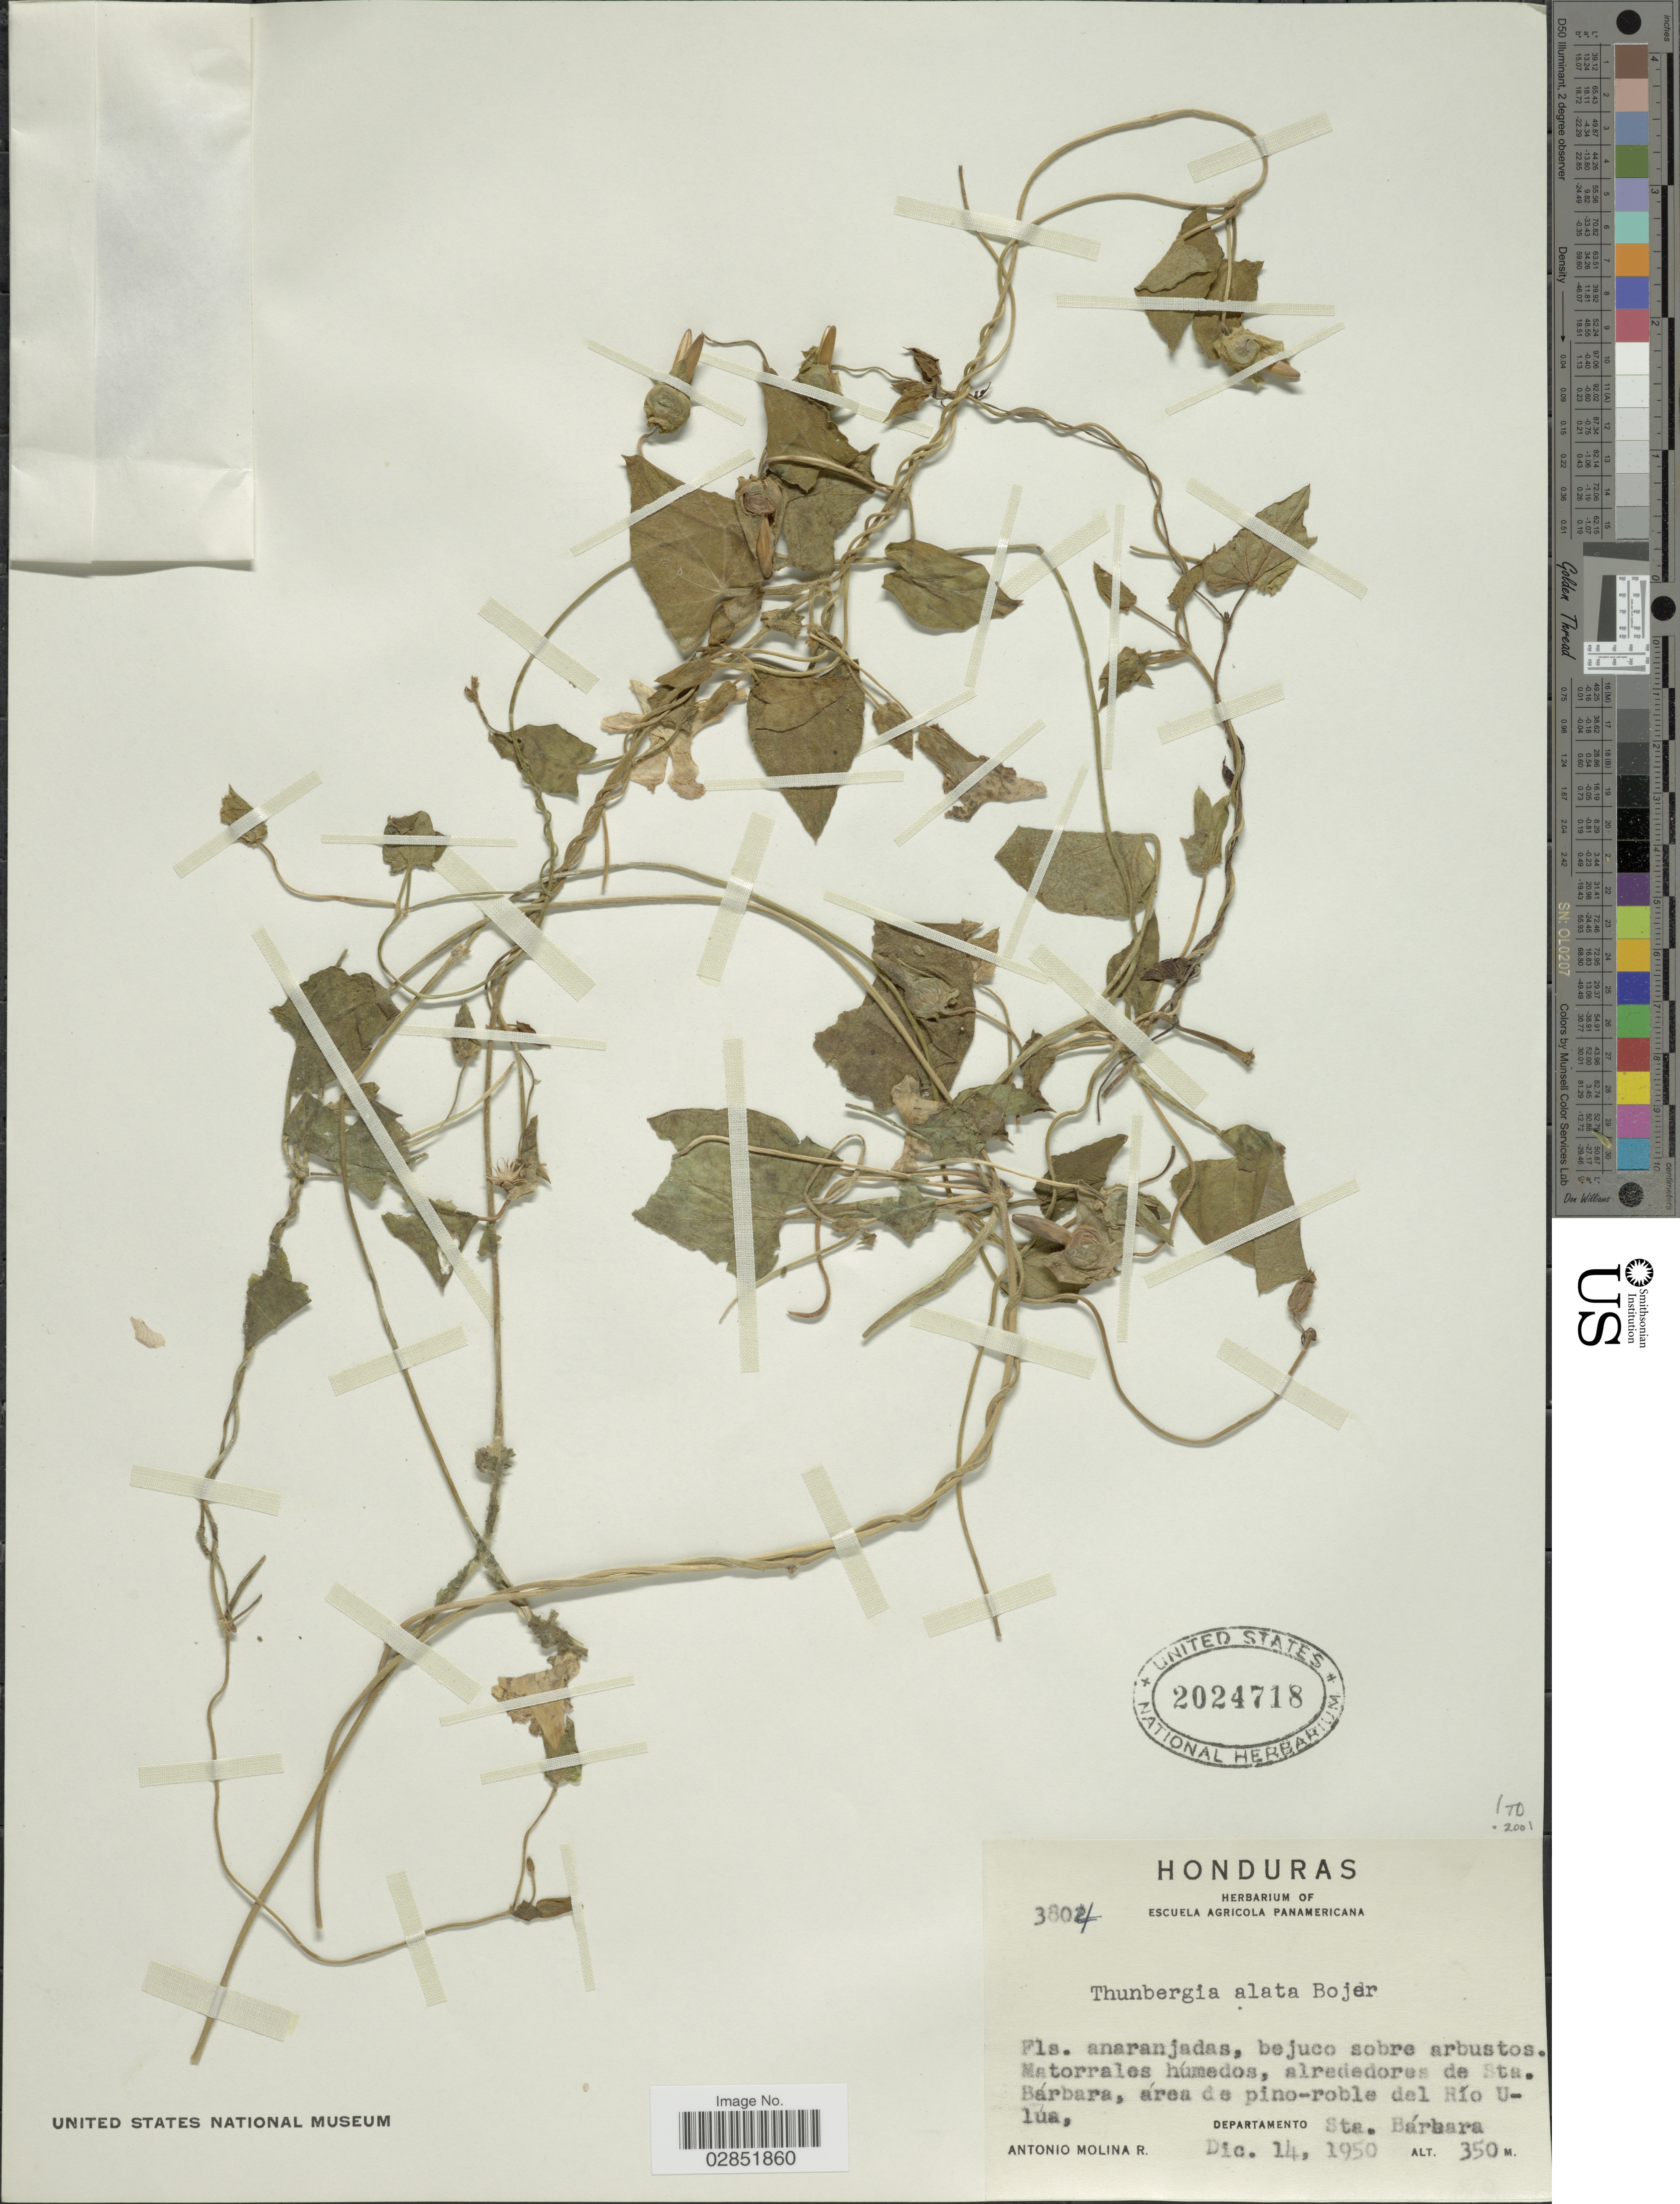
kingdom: Plantae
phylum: Tracheophyta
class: Magnoliopsida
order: Lamiales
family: Acanthaceae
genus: Thunbergia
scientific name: Thunbergia alata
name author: Bojer ex Sims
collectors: A. Molina R.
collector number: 3804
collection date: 1950-12-14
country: Honduras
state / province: Santa Bárbara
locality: Alrededores de Sta. Bárbara, area de pino-roble del Río Ulúa, Departamento Sta. Bárbara.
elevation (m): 350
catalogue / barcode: US 2024718